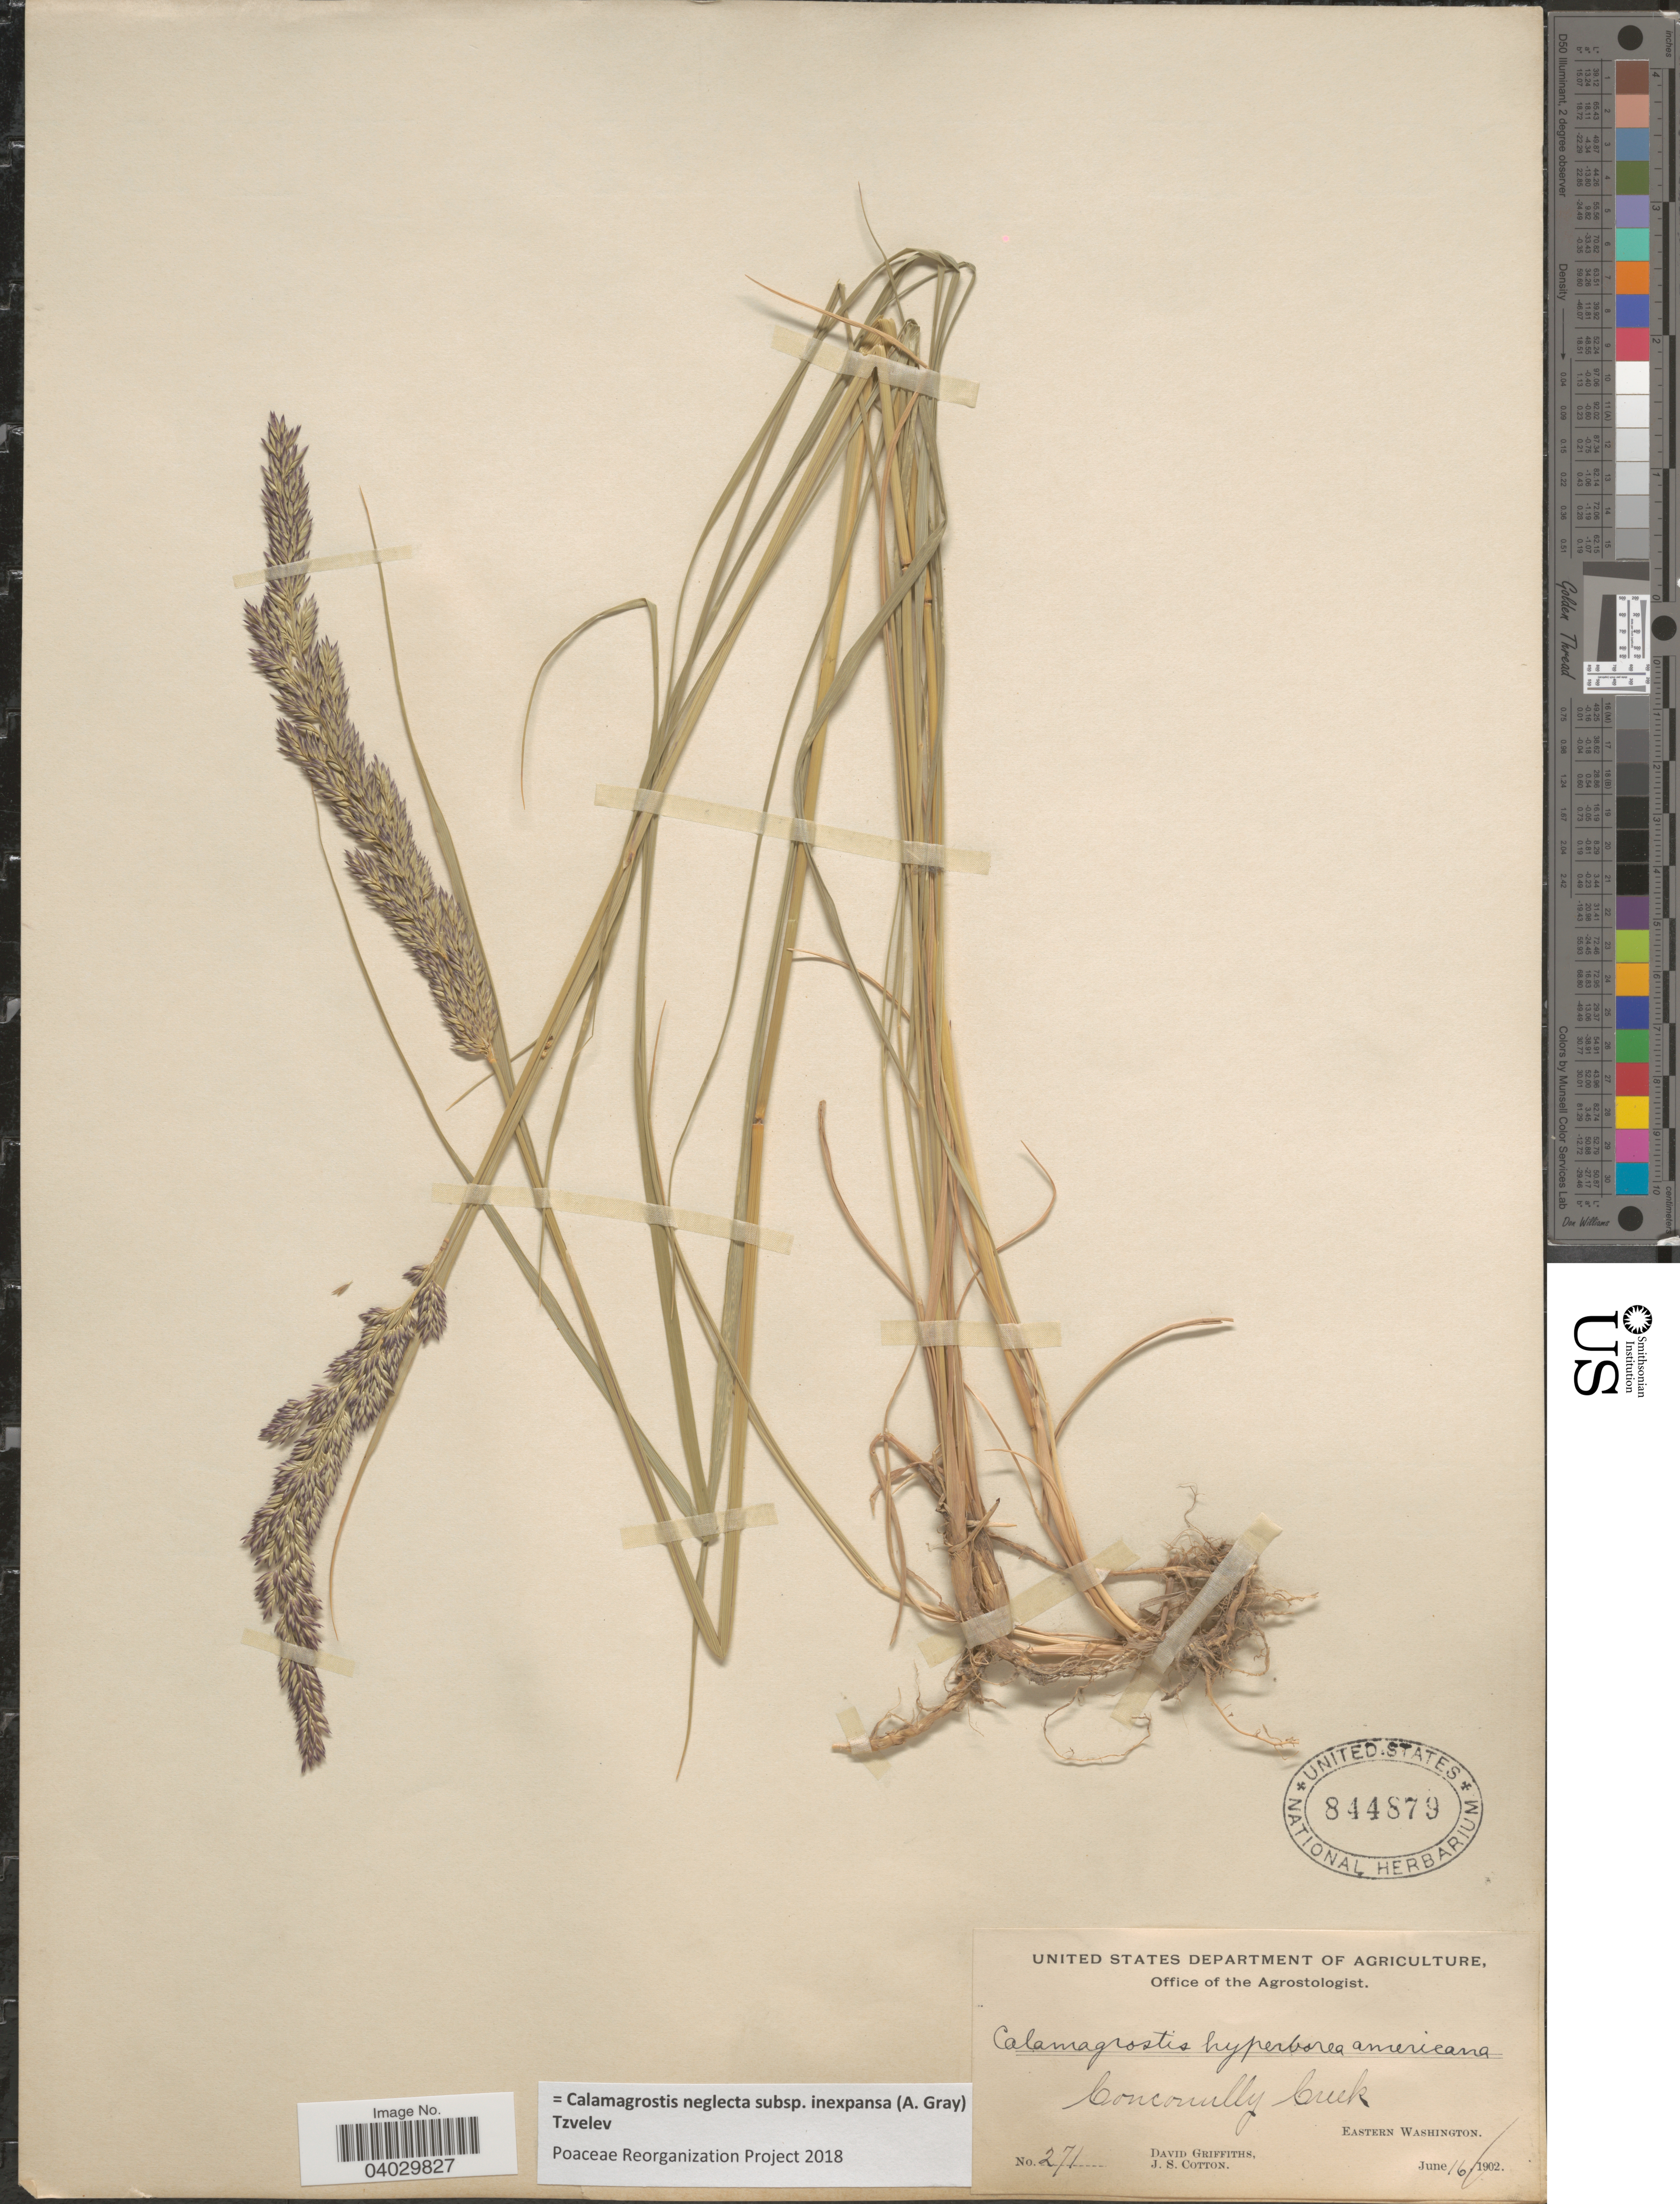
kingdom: Plantae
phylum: Tracheophyta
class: Liliopsida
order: Poales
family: Poaceae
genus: Calamagrostis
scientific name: Calamagrostis neglecta subsp. inexpansa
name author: (A. Gray) Tzvelev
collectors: D. Griffiths & J. S. Cotton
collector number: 271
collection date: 1902-06-16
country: United States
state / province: Washington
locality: Conconully Creek. Eastern Washington.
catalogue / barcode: US 844879